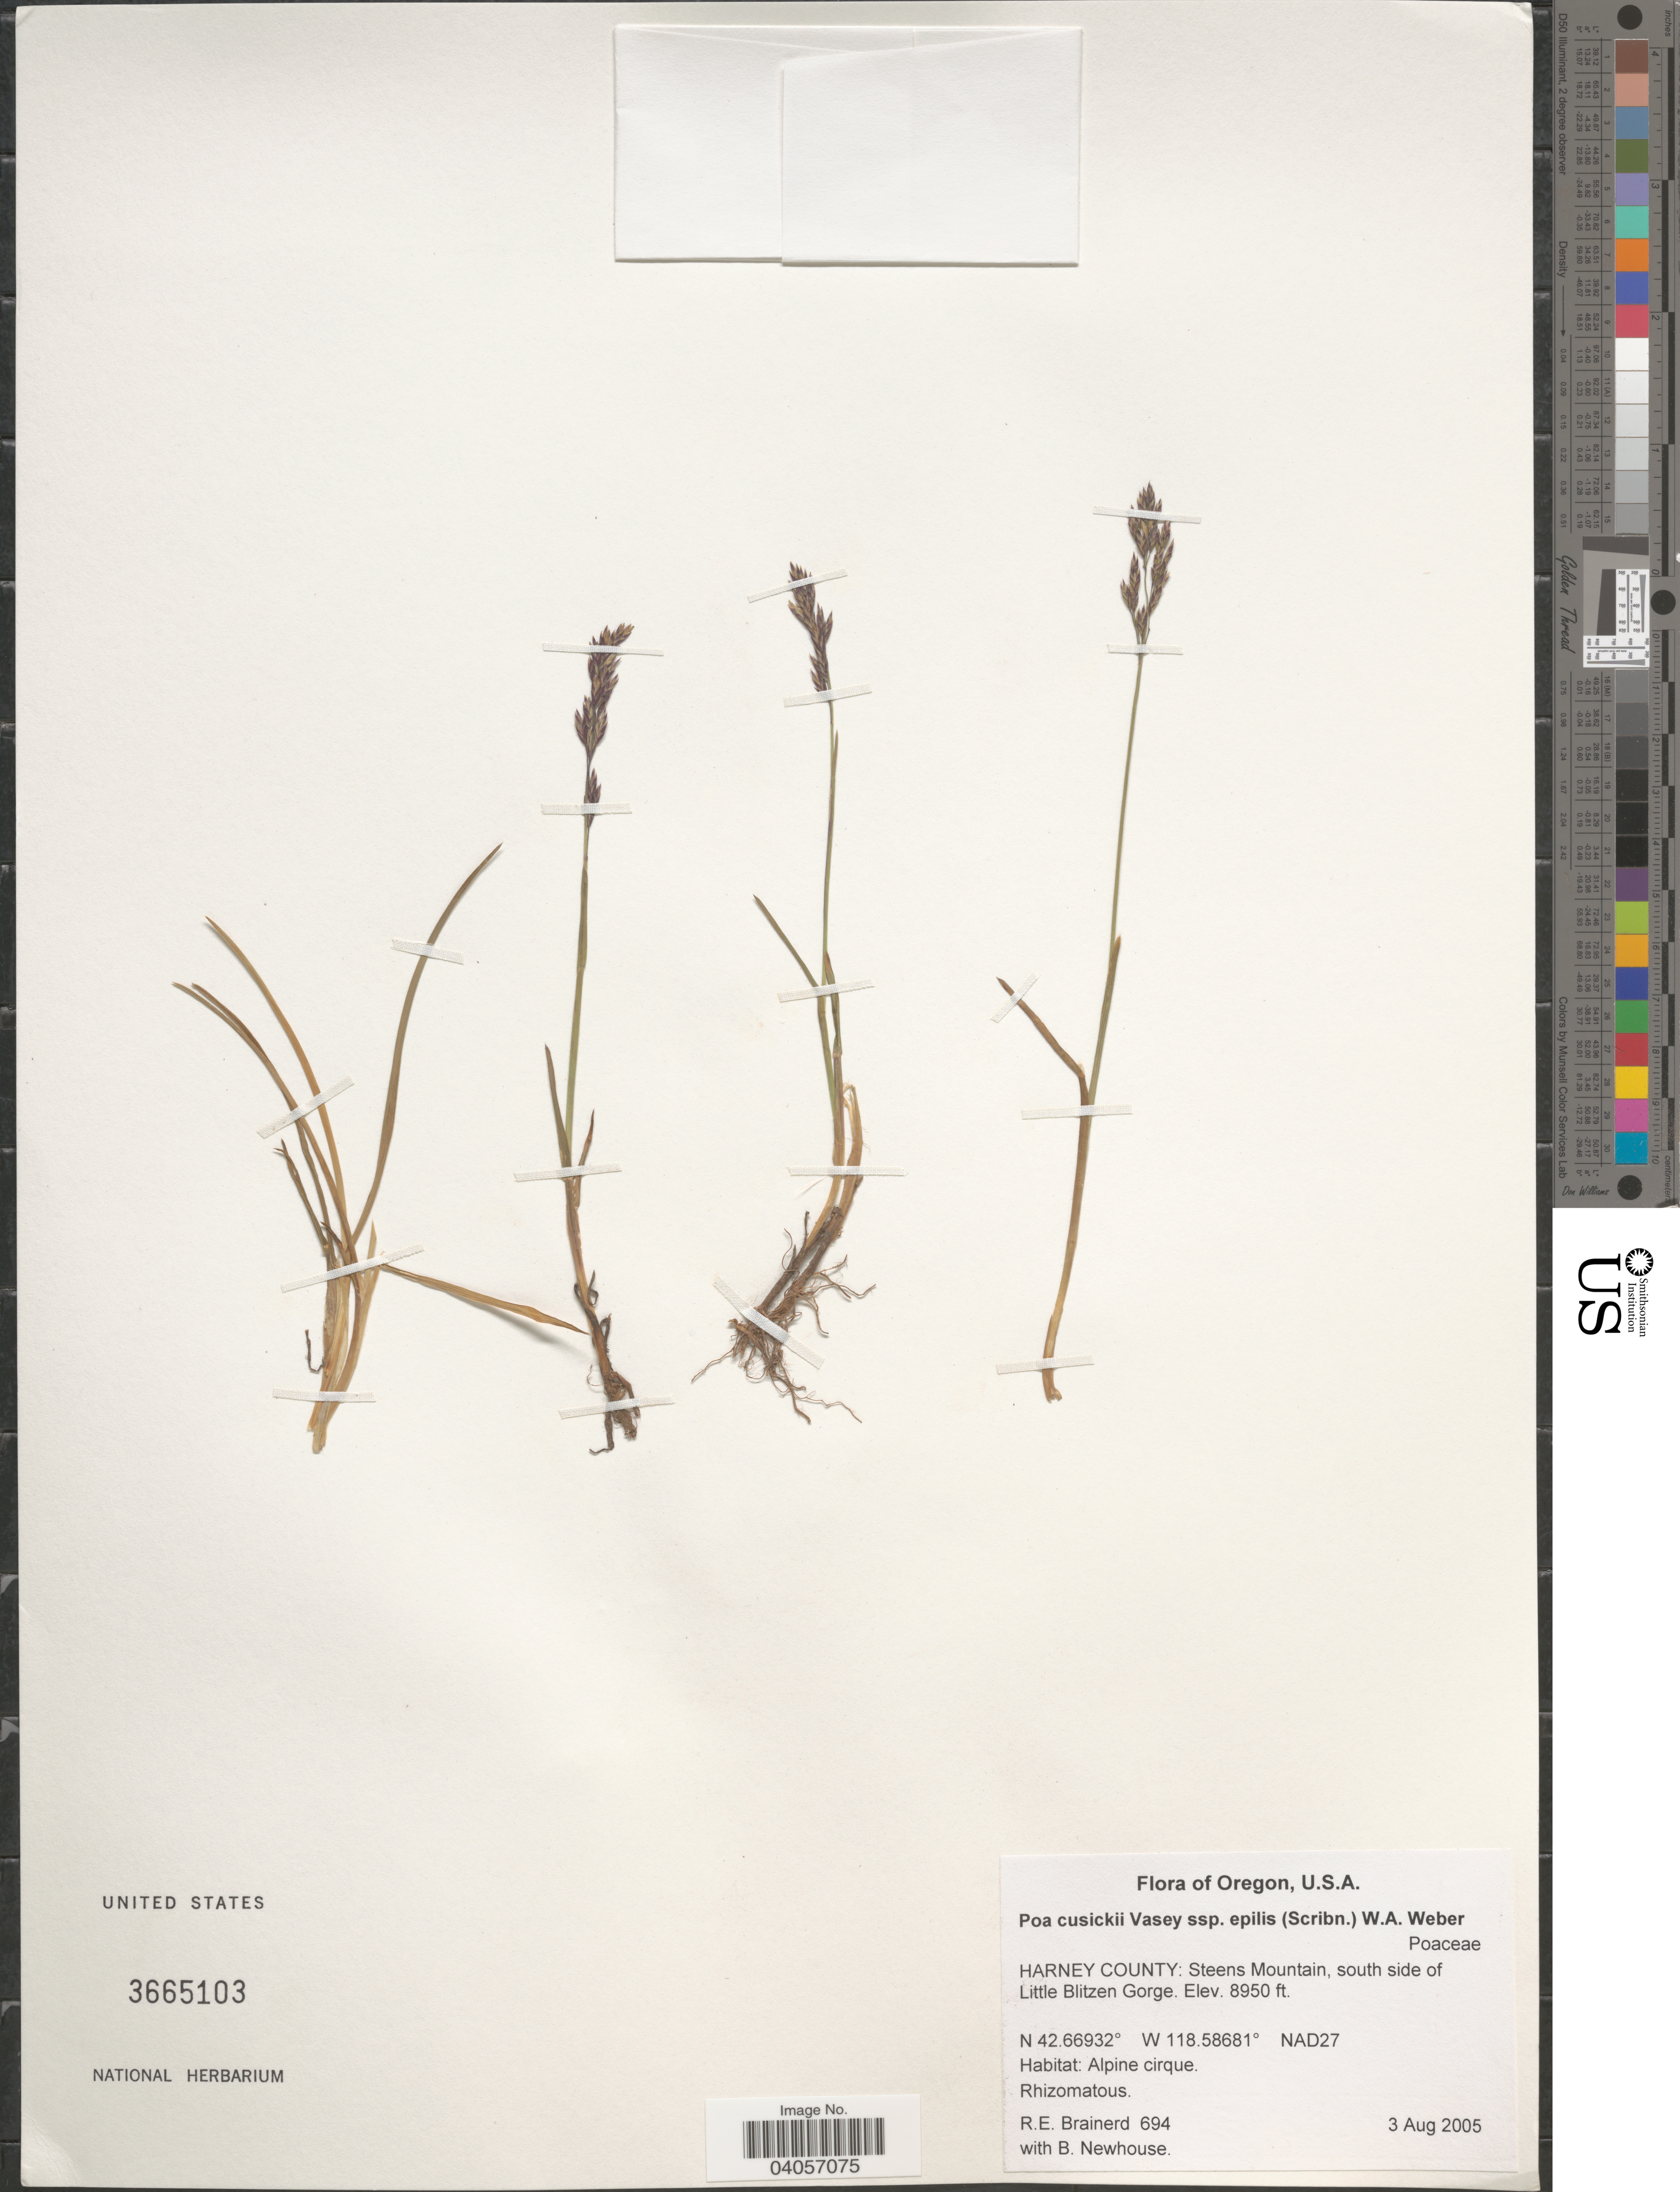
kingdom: Plantae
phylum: Tracheophyta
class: Liliopsida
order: Poales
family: Poaceae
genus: Poa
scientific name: Poa cusickii subsp. pallida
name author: Soreng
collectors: R. Brainerd & B. Newhouse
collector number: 694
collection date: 2005-08-03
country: United States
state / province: Oregon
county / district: Harney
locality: Harney County: Steens Mountain, south side of Little Biltzen Gorge.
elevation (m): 2728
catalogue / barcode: US 3665103